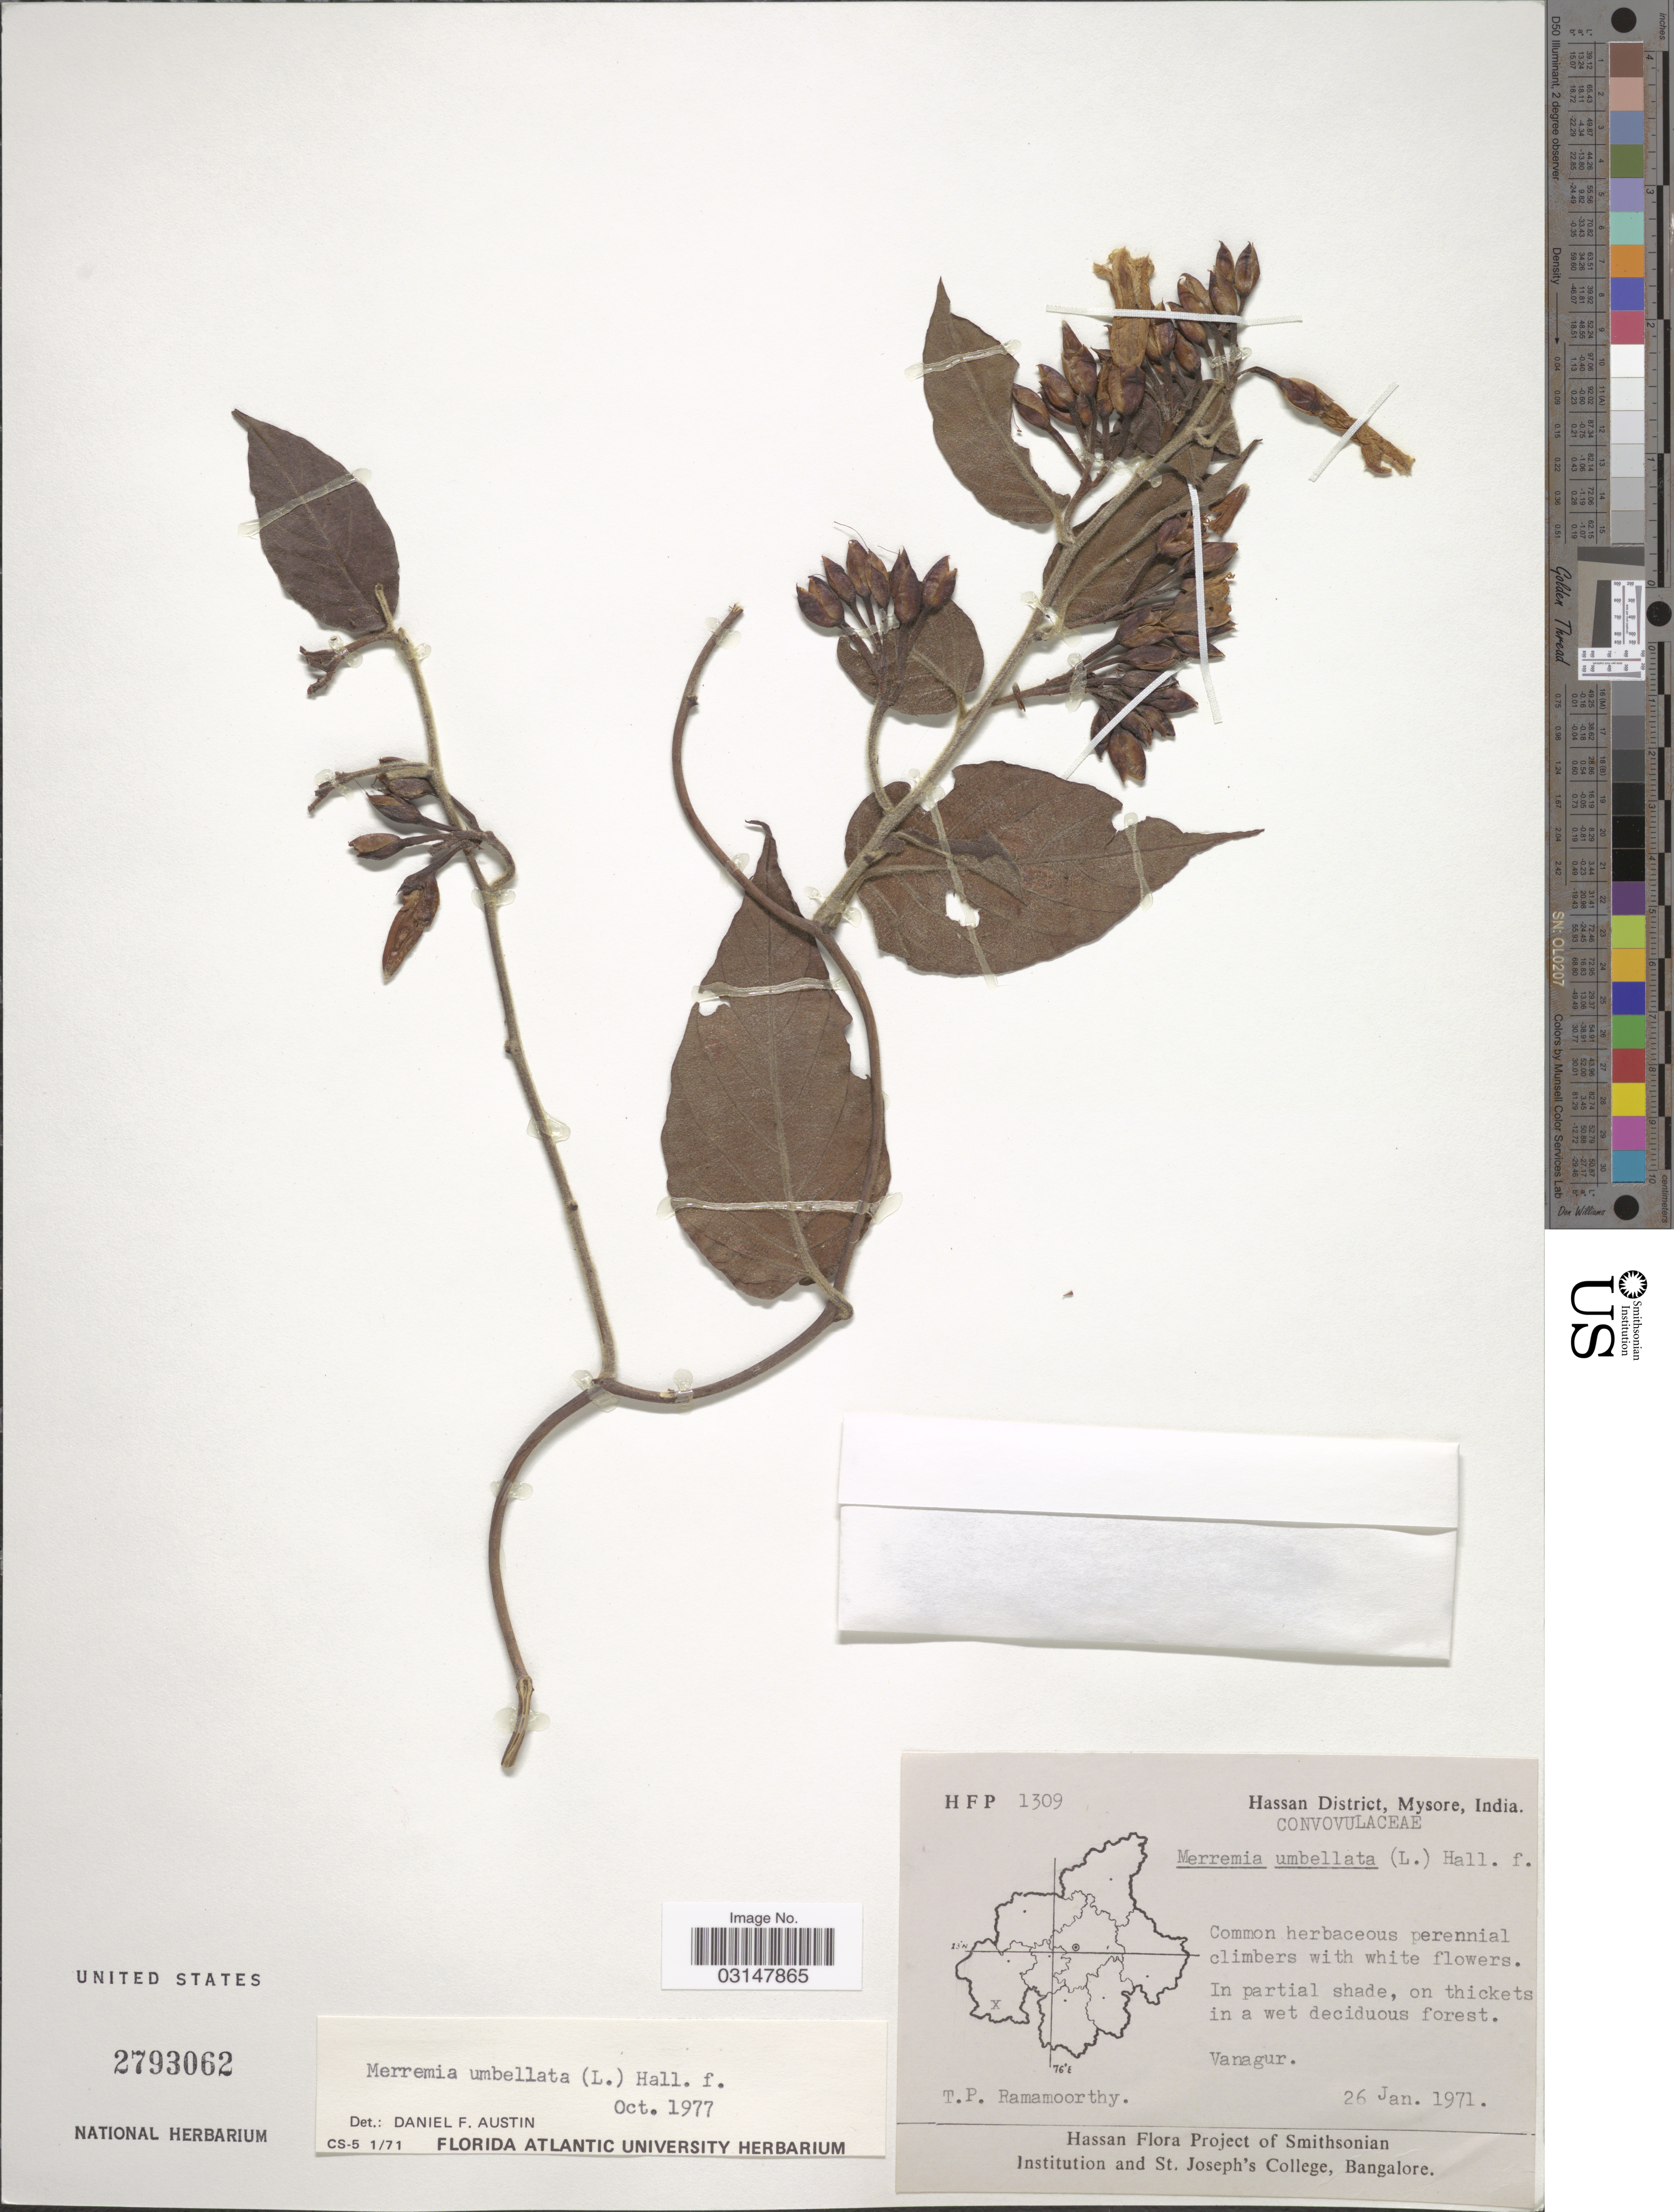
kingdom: Plantae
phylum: Tracheophyta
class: Magnoliopsida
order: Solanales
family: Convolvulaceae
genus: Camonea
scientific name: Camonea pilosa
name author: (Houtt.) A. R. Simões & Staples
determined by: Strong, Mark T., (BOT), Smithsonian Institution - National Museum of Natural History (UNITED STATES)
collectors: T. P. Ramamoorthy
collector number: HFP1309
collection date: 1971-01-26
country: India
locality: Hassan District, Mysore. Vanagur.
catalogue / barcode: US 2793062